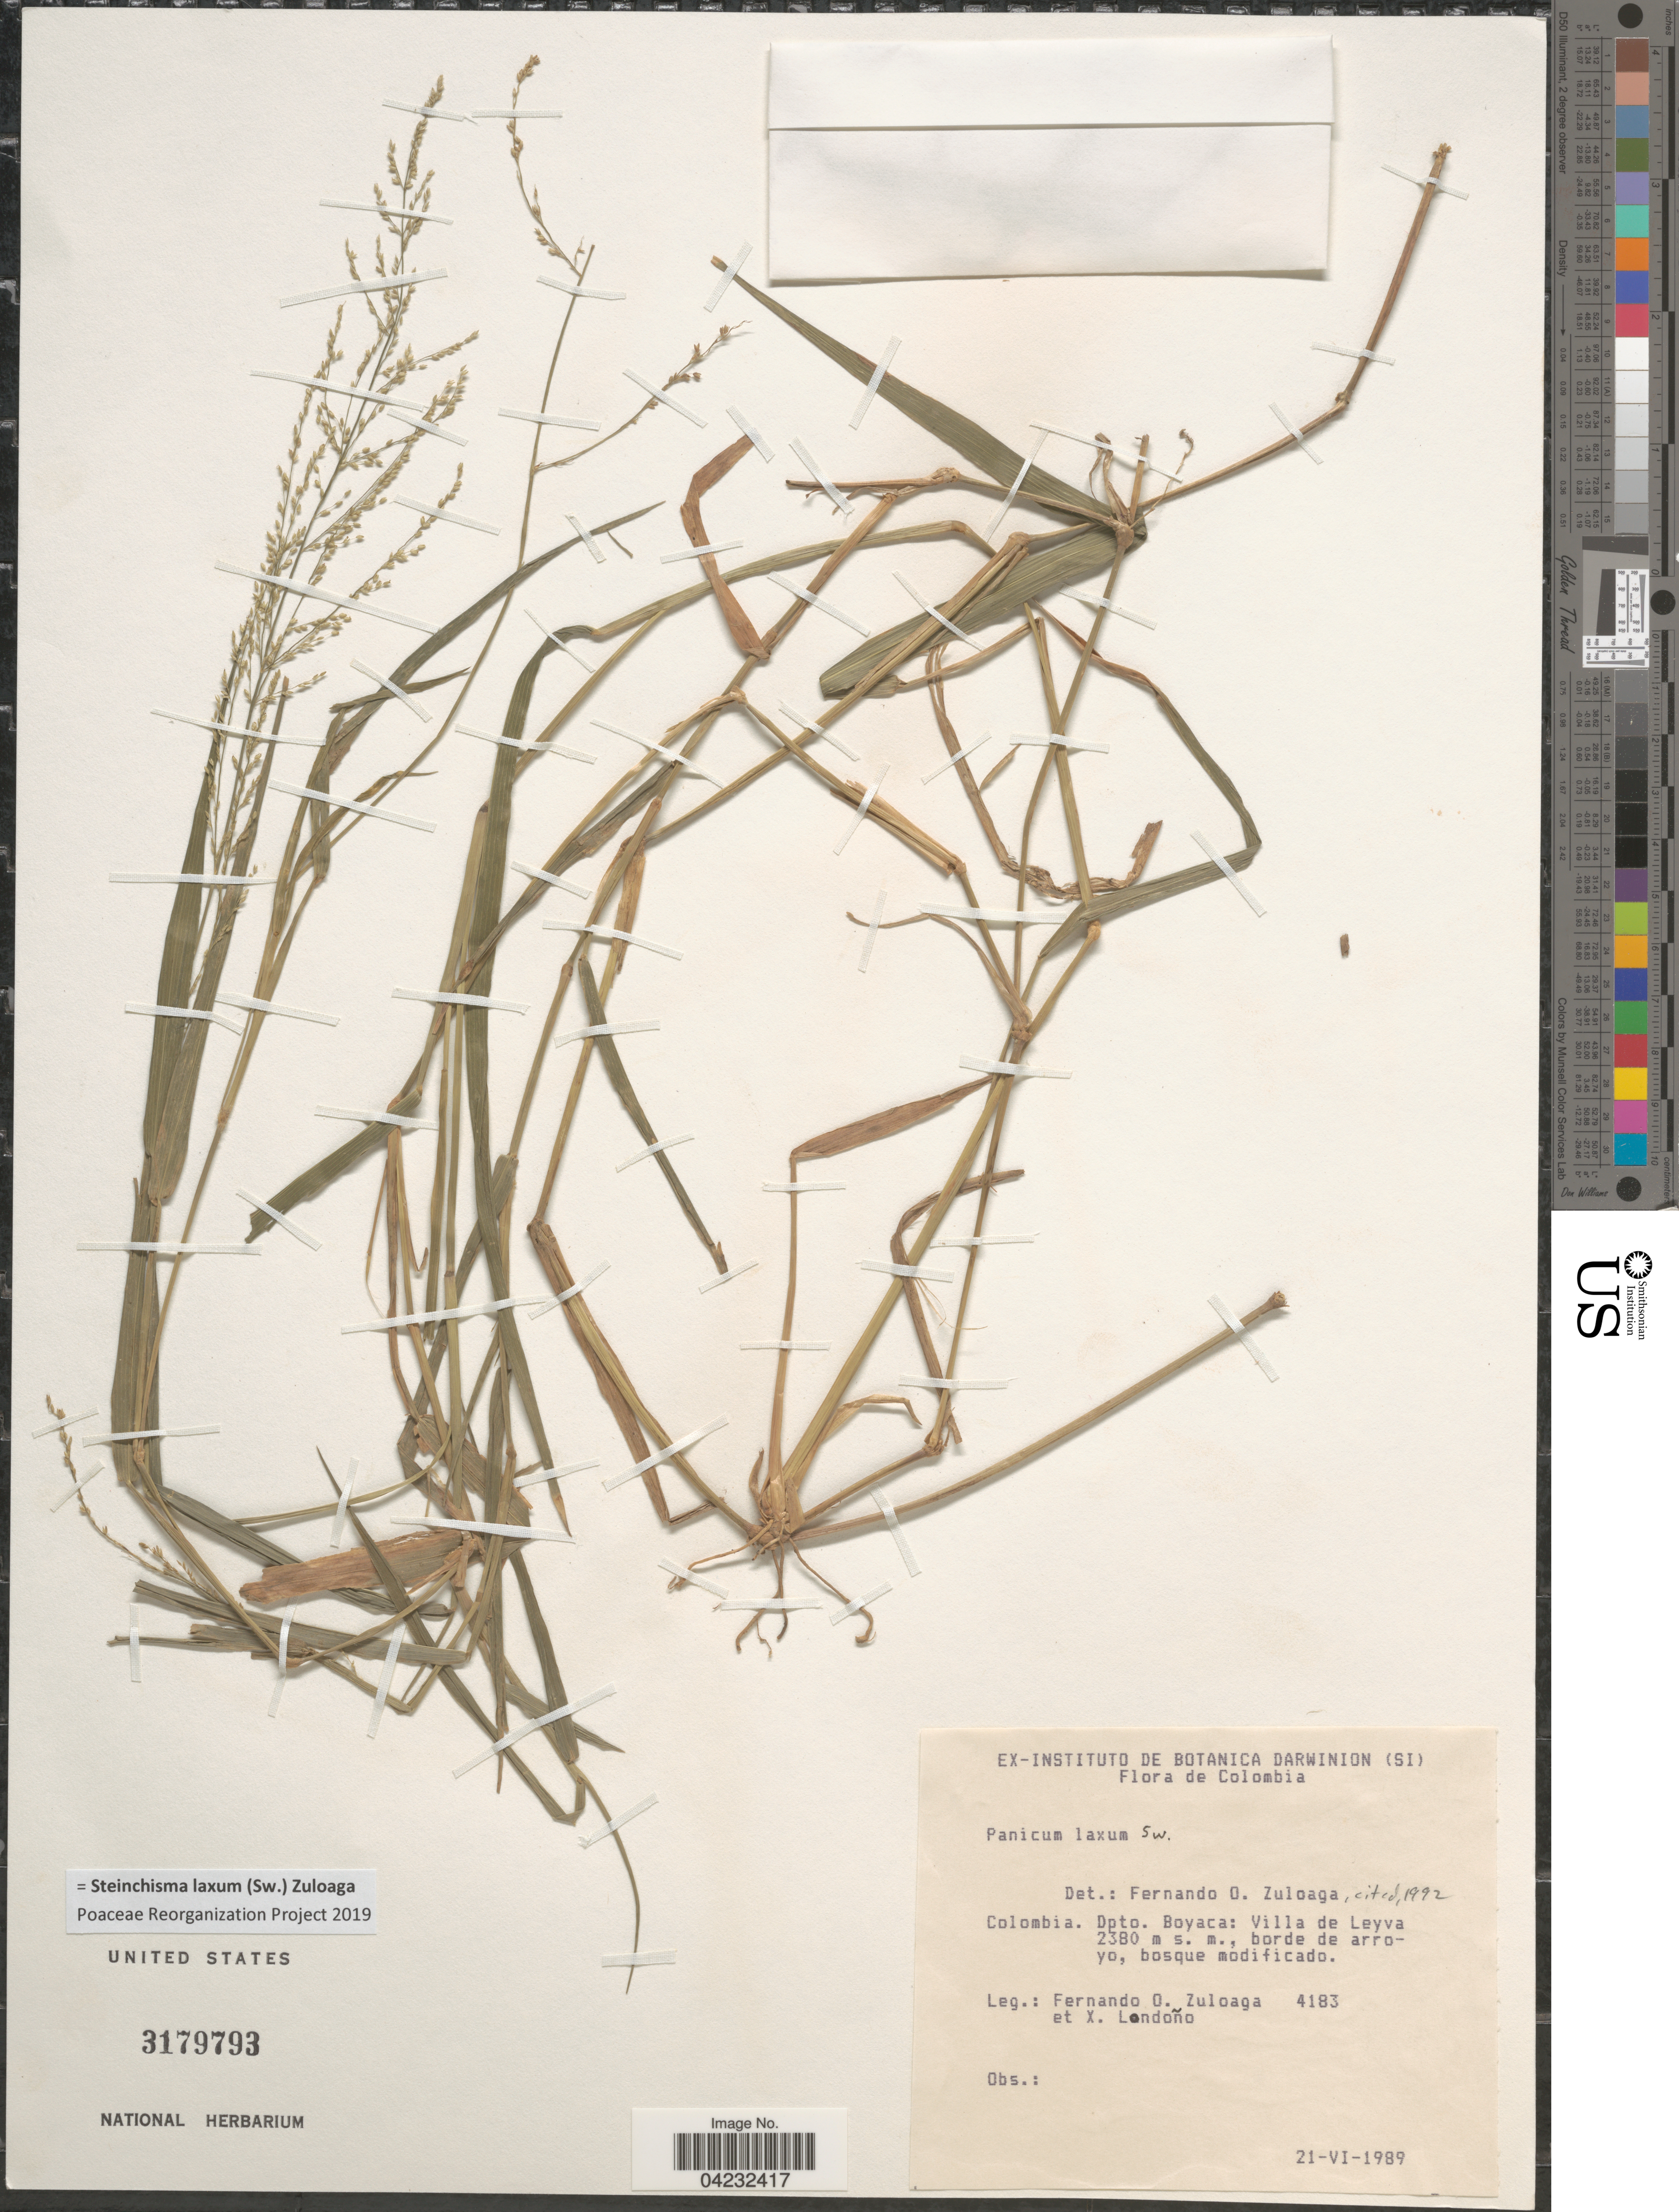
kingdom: Plantae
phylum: Tracheophyta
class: Liliopsida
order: Poales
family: Poaceae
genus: Steinchisma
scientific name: Steinchisma laxum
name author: (Sw.) Zuloaga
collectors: F. O. Zuloaga & X. Londoño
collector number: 4183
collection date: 1989-06-21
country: Colombia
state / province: Boyacá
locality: Dpto. Boyaca: Villa de Leyva, borde de arroyo, bosque modificado.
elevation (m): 2380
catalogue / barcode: US 3179793